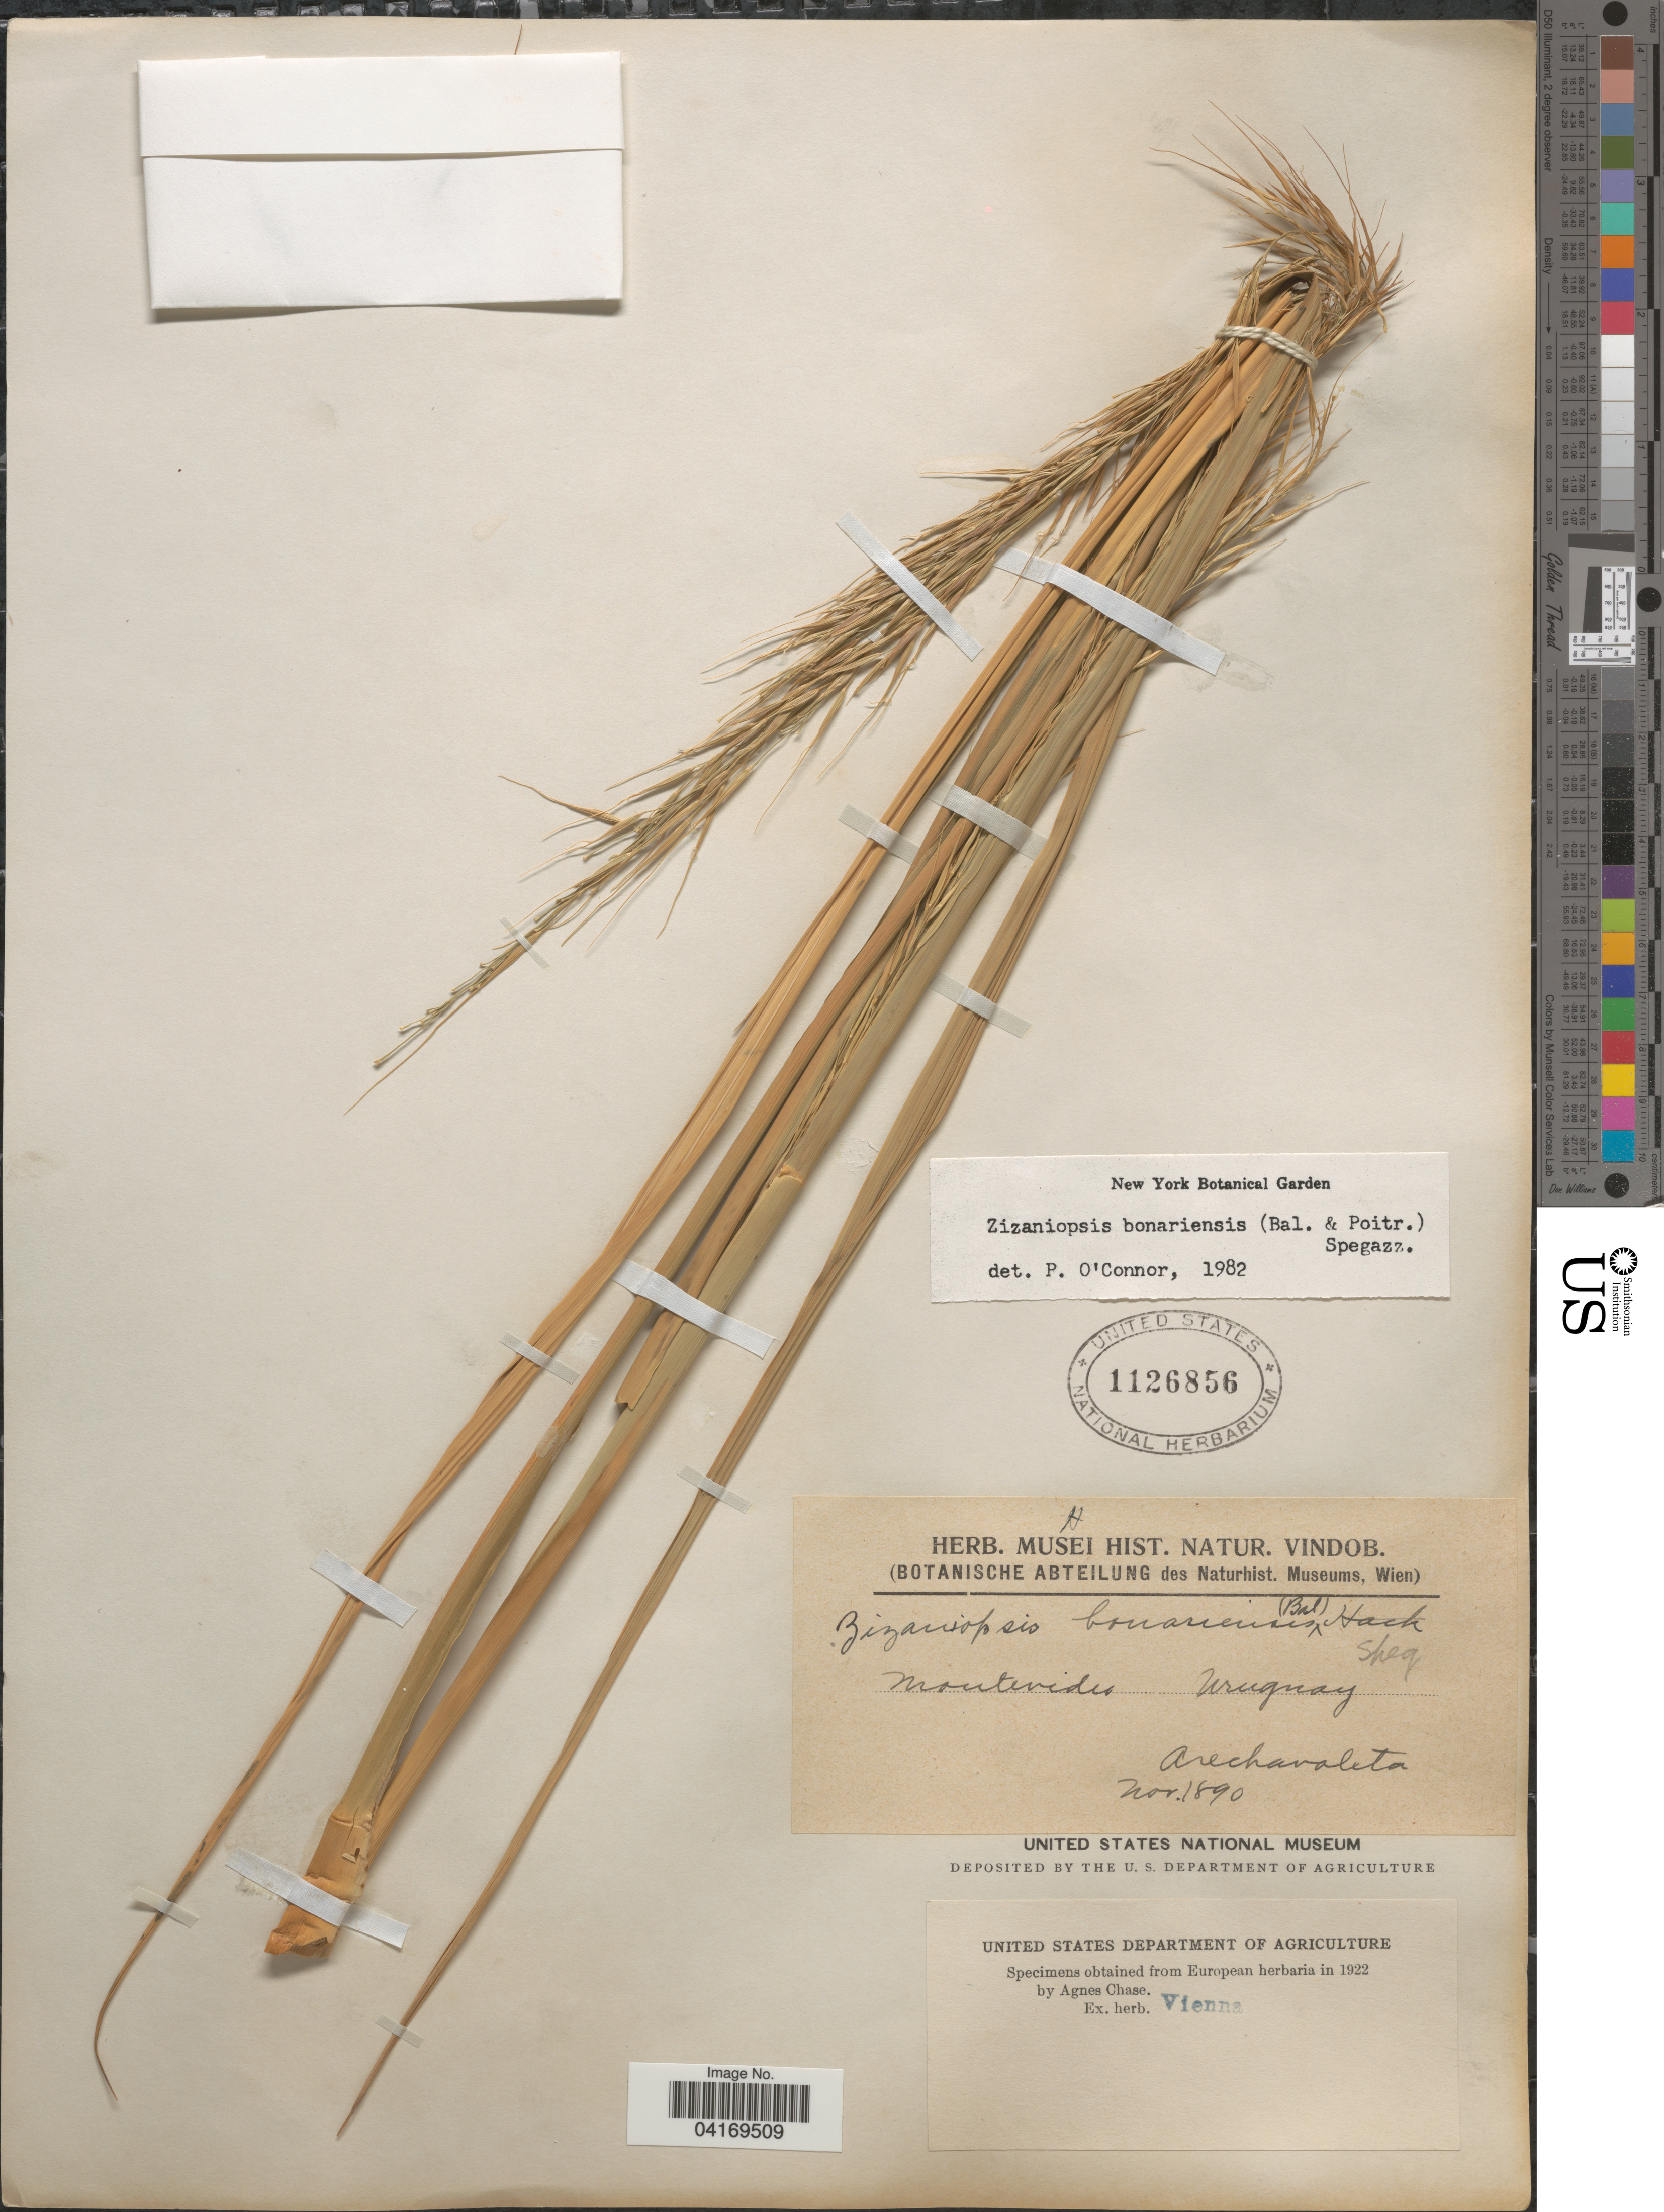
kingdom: Plantae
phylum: Tracheophyta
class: Liliopsida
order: Poales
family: Poaceae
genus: Zizaniopsis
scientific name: Zizaniopsis bonariensis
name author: (Balansa & Poitr.) Speg.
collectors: Arechavaleta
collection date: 1890-11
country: Uruguay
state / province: Montevideo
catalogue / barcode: US 1126856